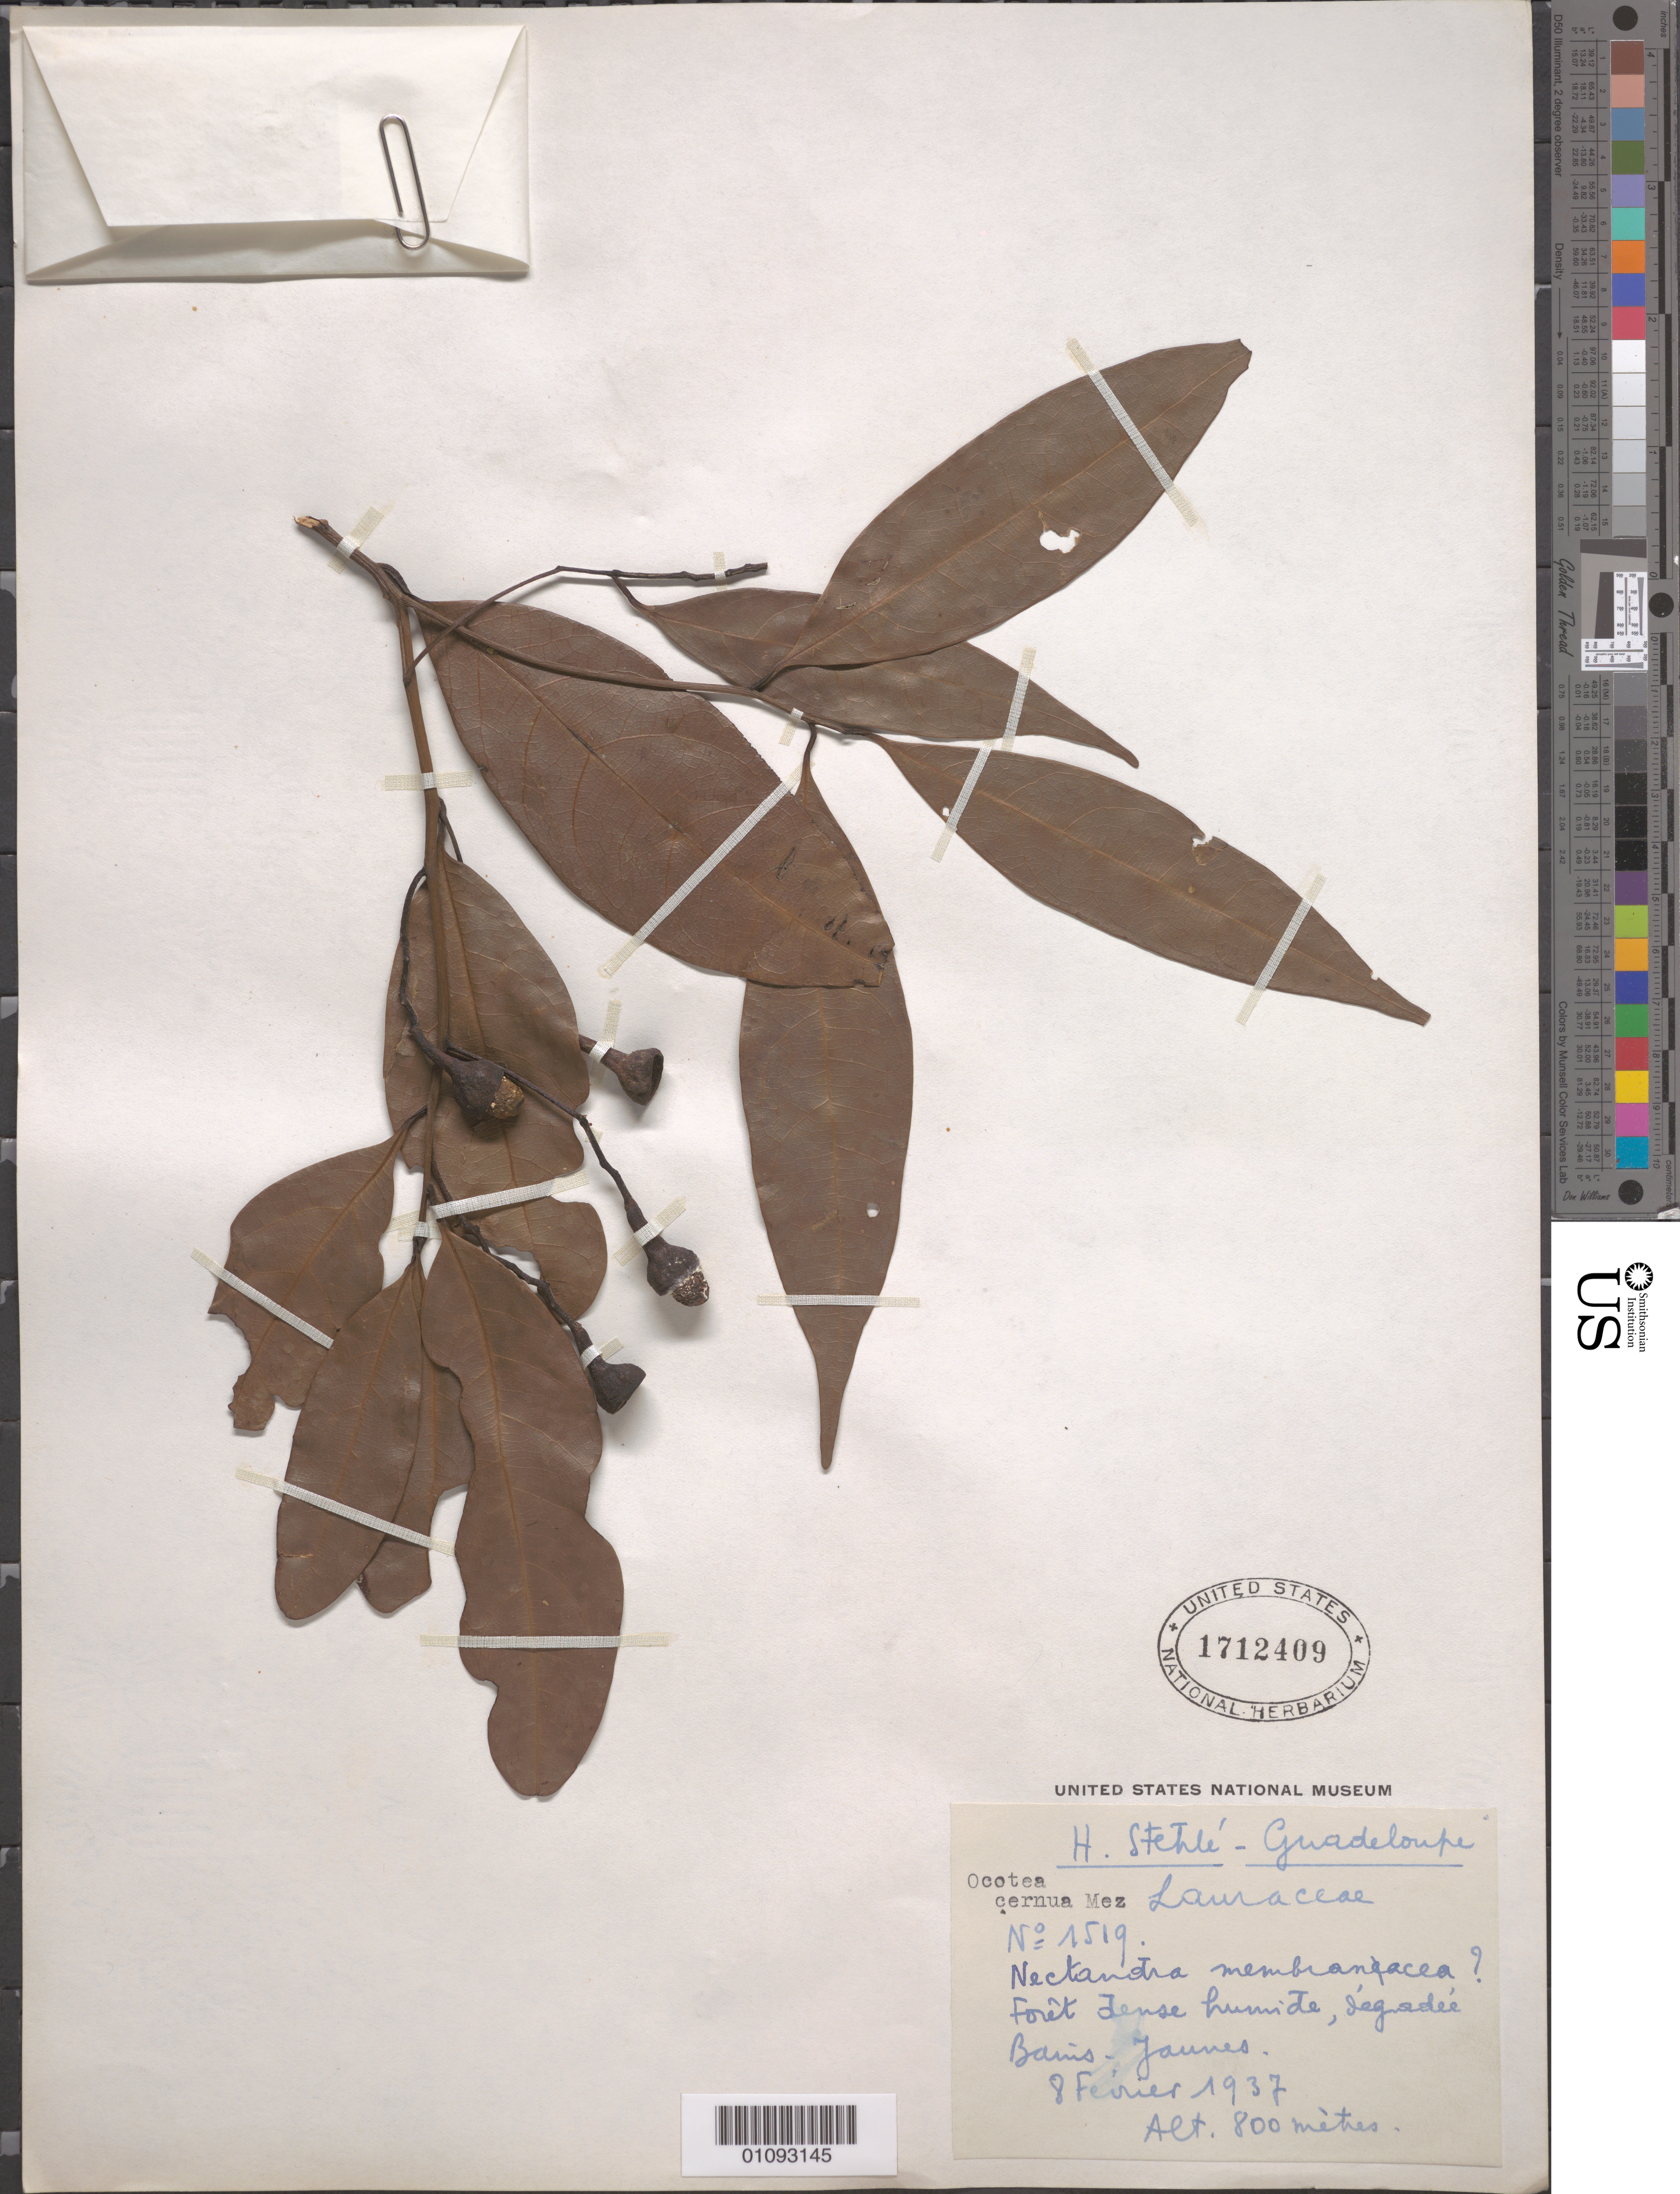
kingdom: Plantae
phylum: Tracheophyta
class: Magnoliopsida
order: Laurales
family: Lauraceae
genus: Ocotea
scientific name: Ocotea cernua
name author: (Nees) Mez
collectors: H. Stehlé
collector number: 1519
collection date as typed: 08 Feb 1937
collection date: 1937-02-08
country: Guadeloupe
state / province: St. Claude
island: Basse Terre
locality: Bains Jaunes.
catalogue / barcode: US 1712409